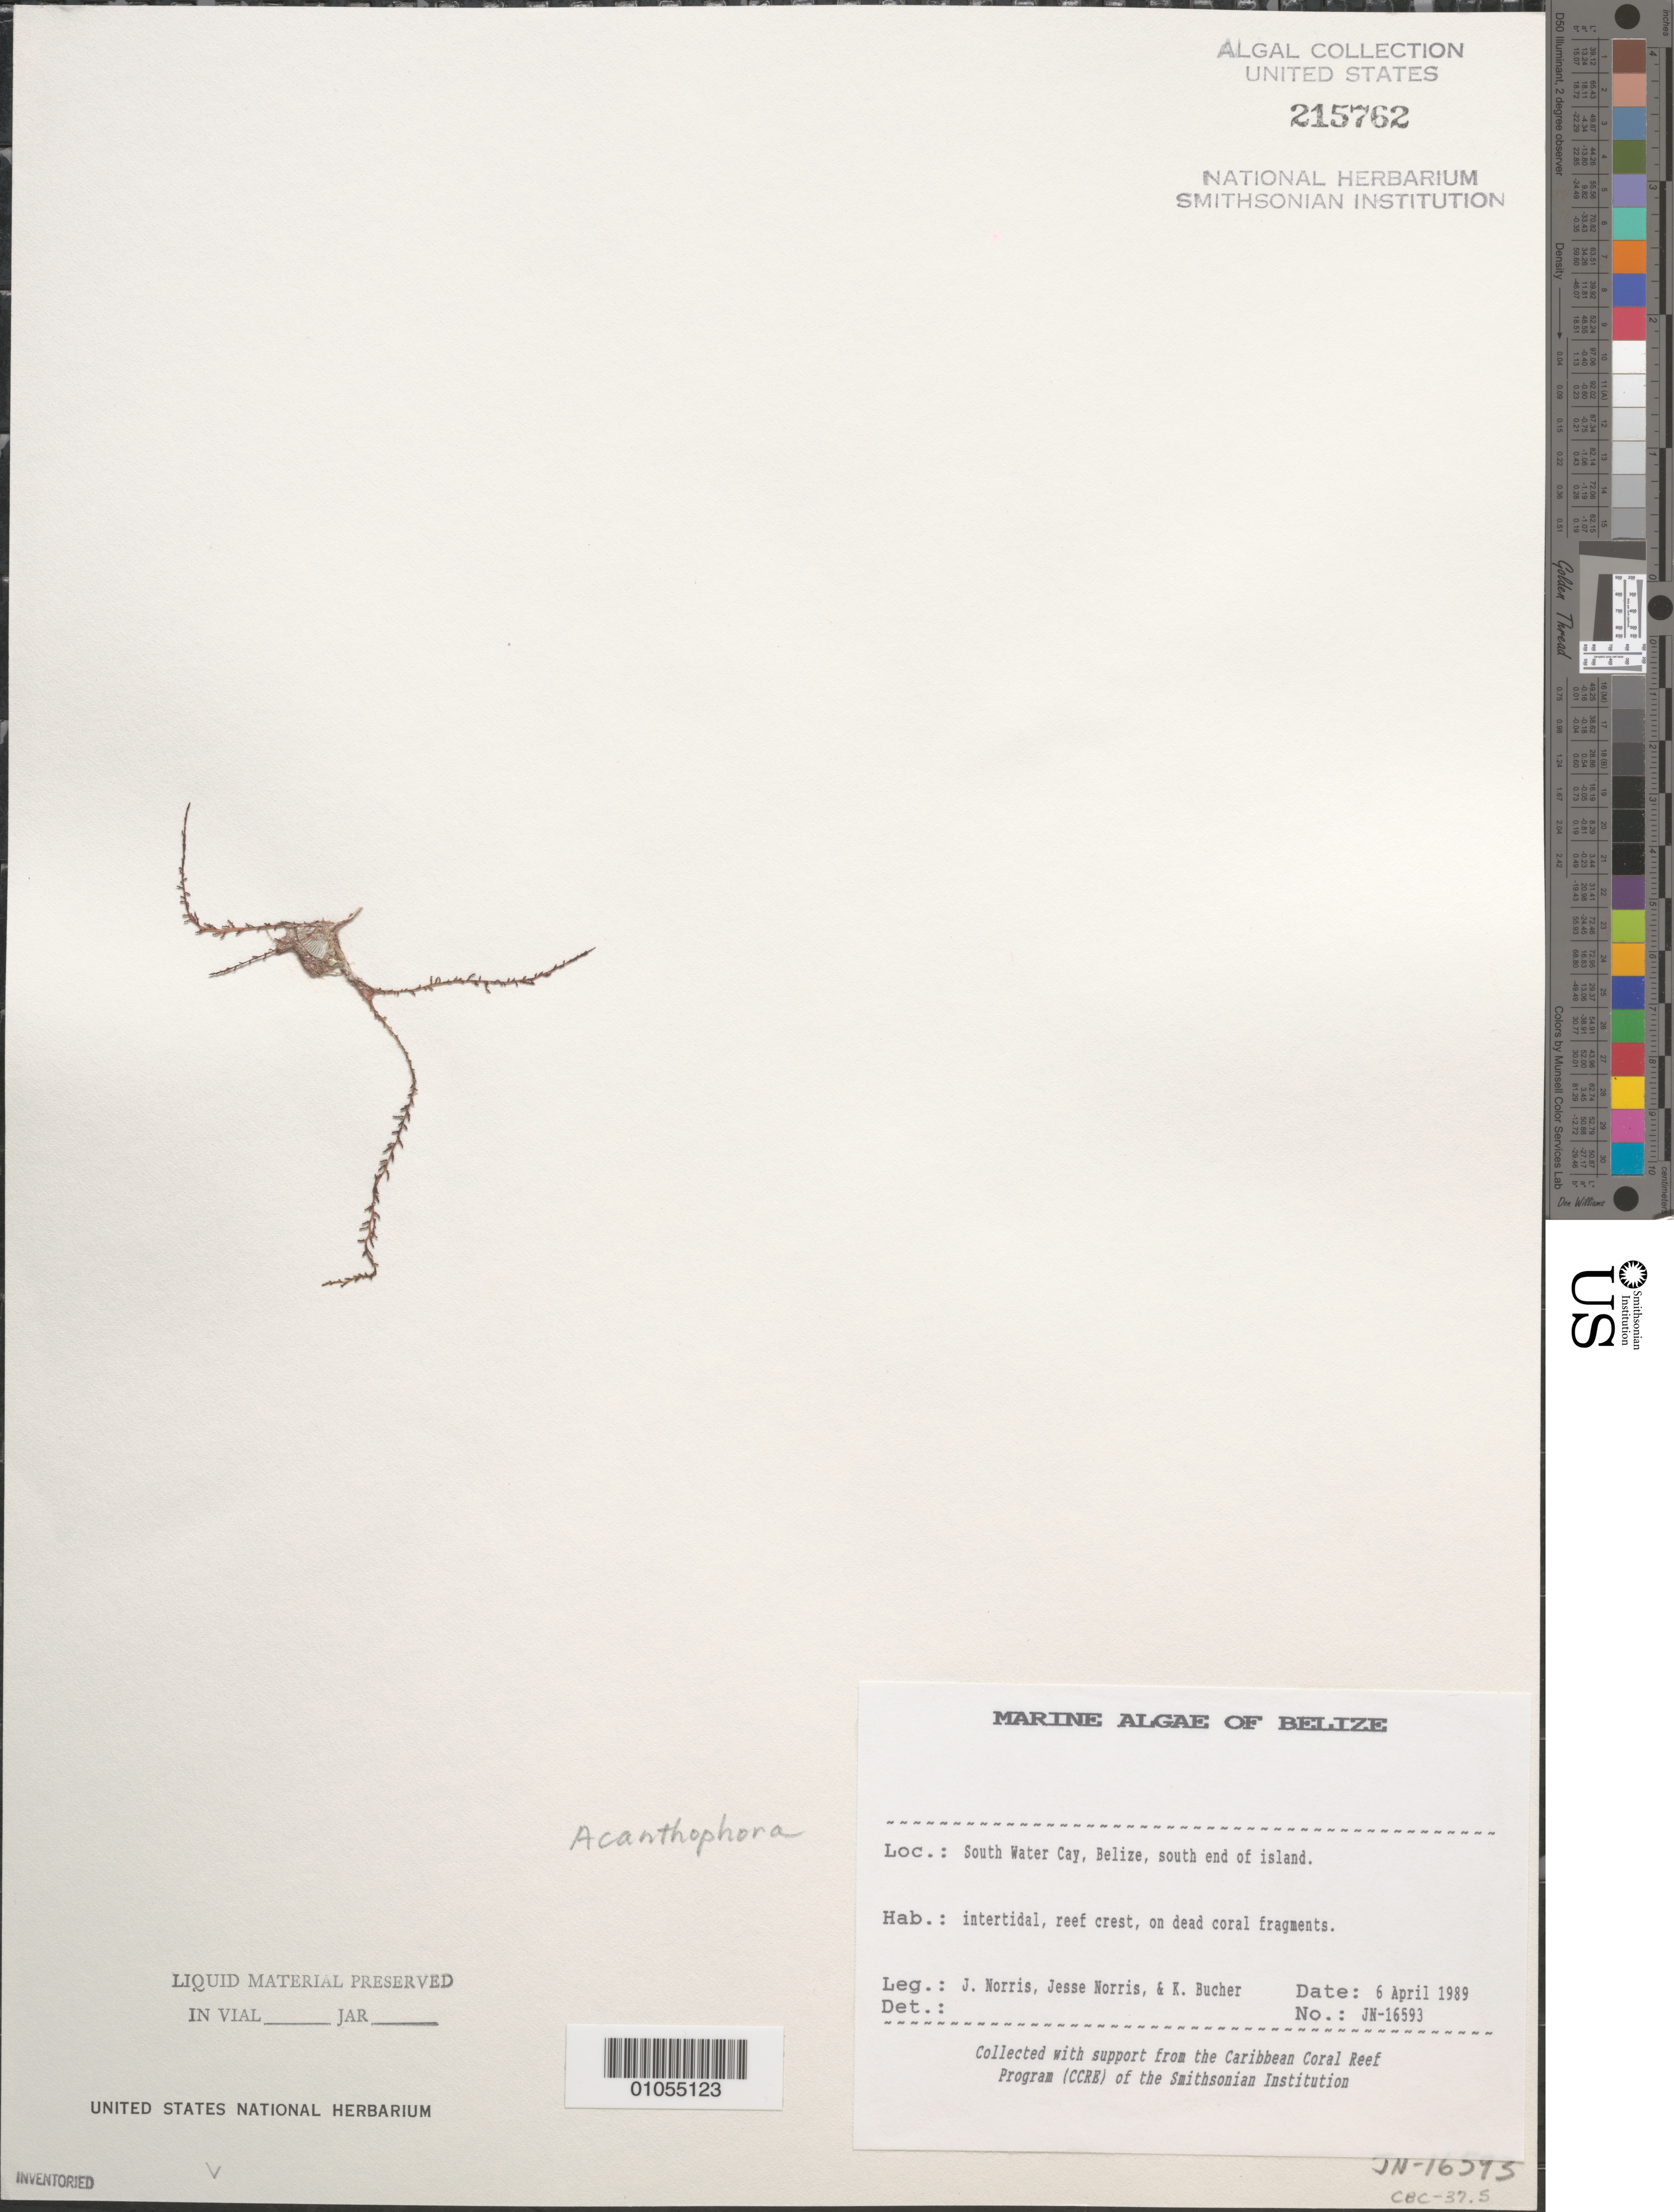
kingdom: Plantae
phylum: Rhodophyta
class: Florideophyceae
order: Ceramiales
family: Rhodomelaceae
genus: Acanthophora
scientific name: Acanthophora sp.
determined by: Norris, James N.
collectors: J. N. Norris, K. E. Bucher & J. A. Norris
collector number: JN-16593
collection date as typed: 06 Apr 1989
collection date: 1989-04-06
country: Belize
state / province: Stann Creek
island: South Water Cay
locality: South end of island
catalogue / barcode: US 215762